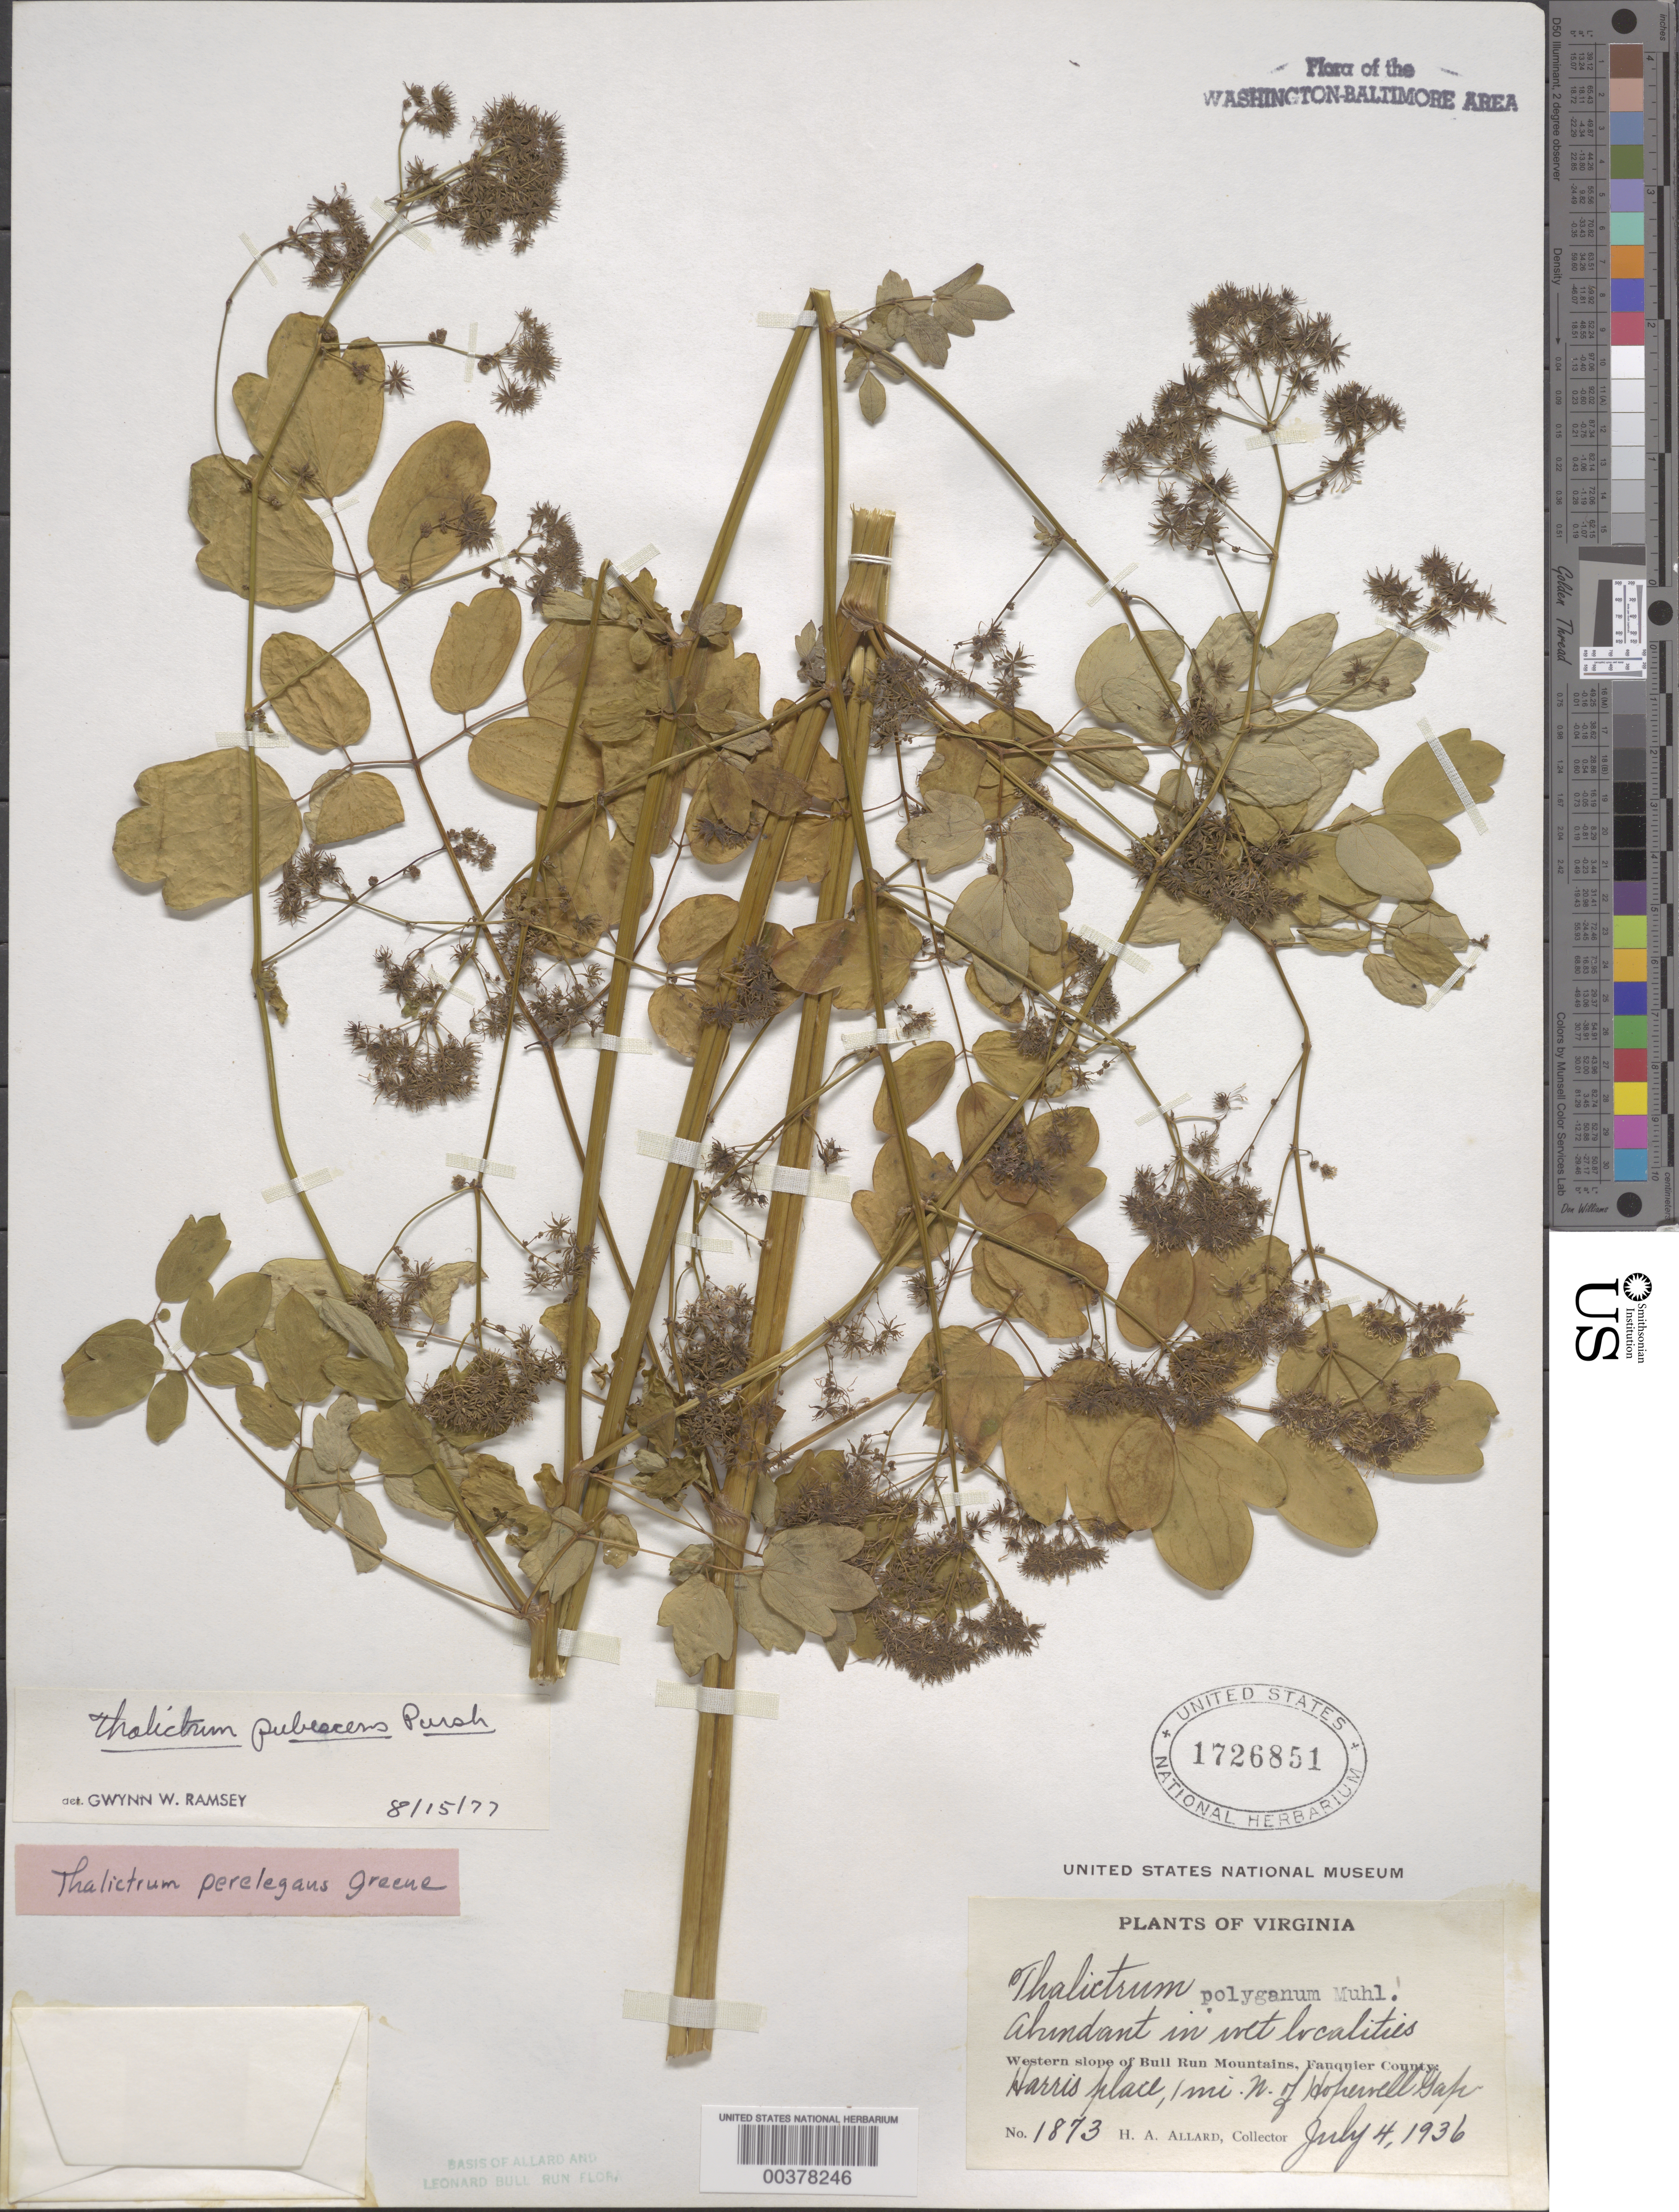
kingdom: Plantae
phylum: Tracheophyta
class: Magnoliopsida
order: Ranunculales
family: Ranunculaceae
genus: Thalictrum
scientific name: Thalictrum pubescens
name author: Pursh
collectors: H. A. Allard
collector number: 1873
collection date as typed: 04 Jul 1936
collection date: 1936-07-04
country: United States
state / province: Virginia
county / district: Fauquier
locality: North of Hopewell Gap, western slope of Bull Run Mountains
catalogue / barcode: US 1726851